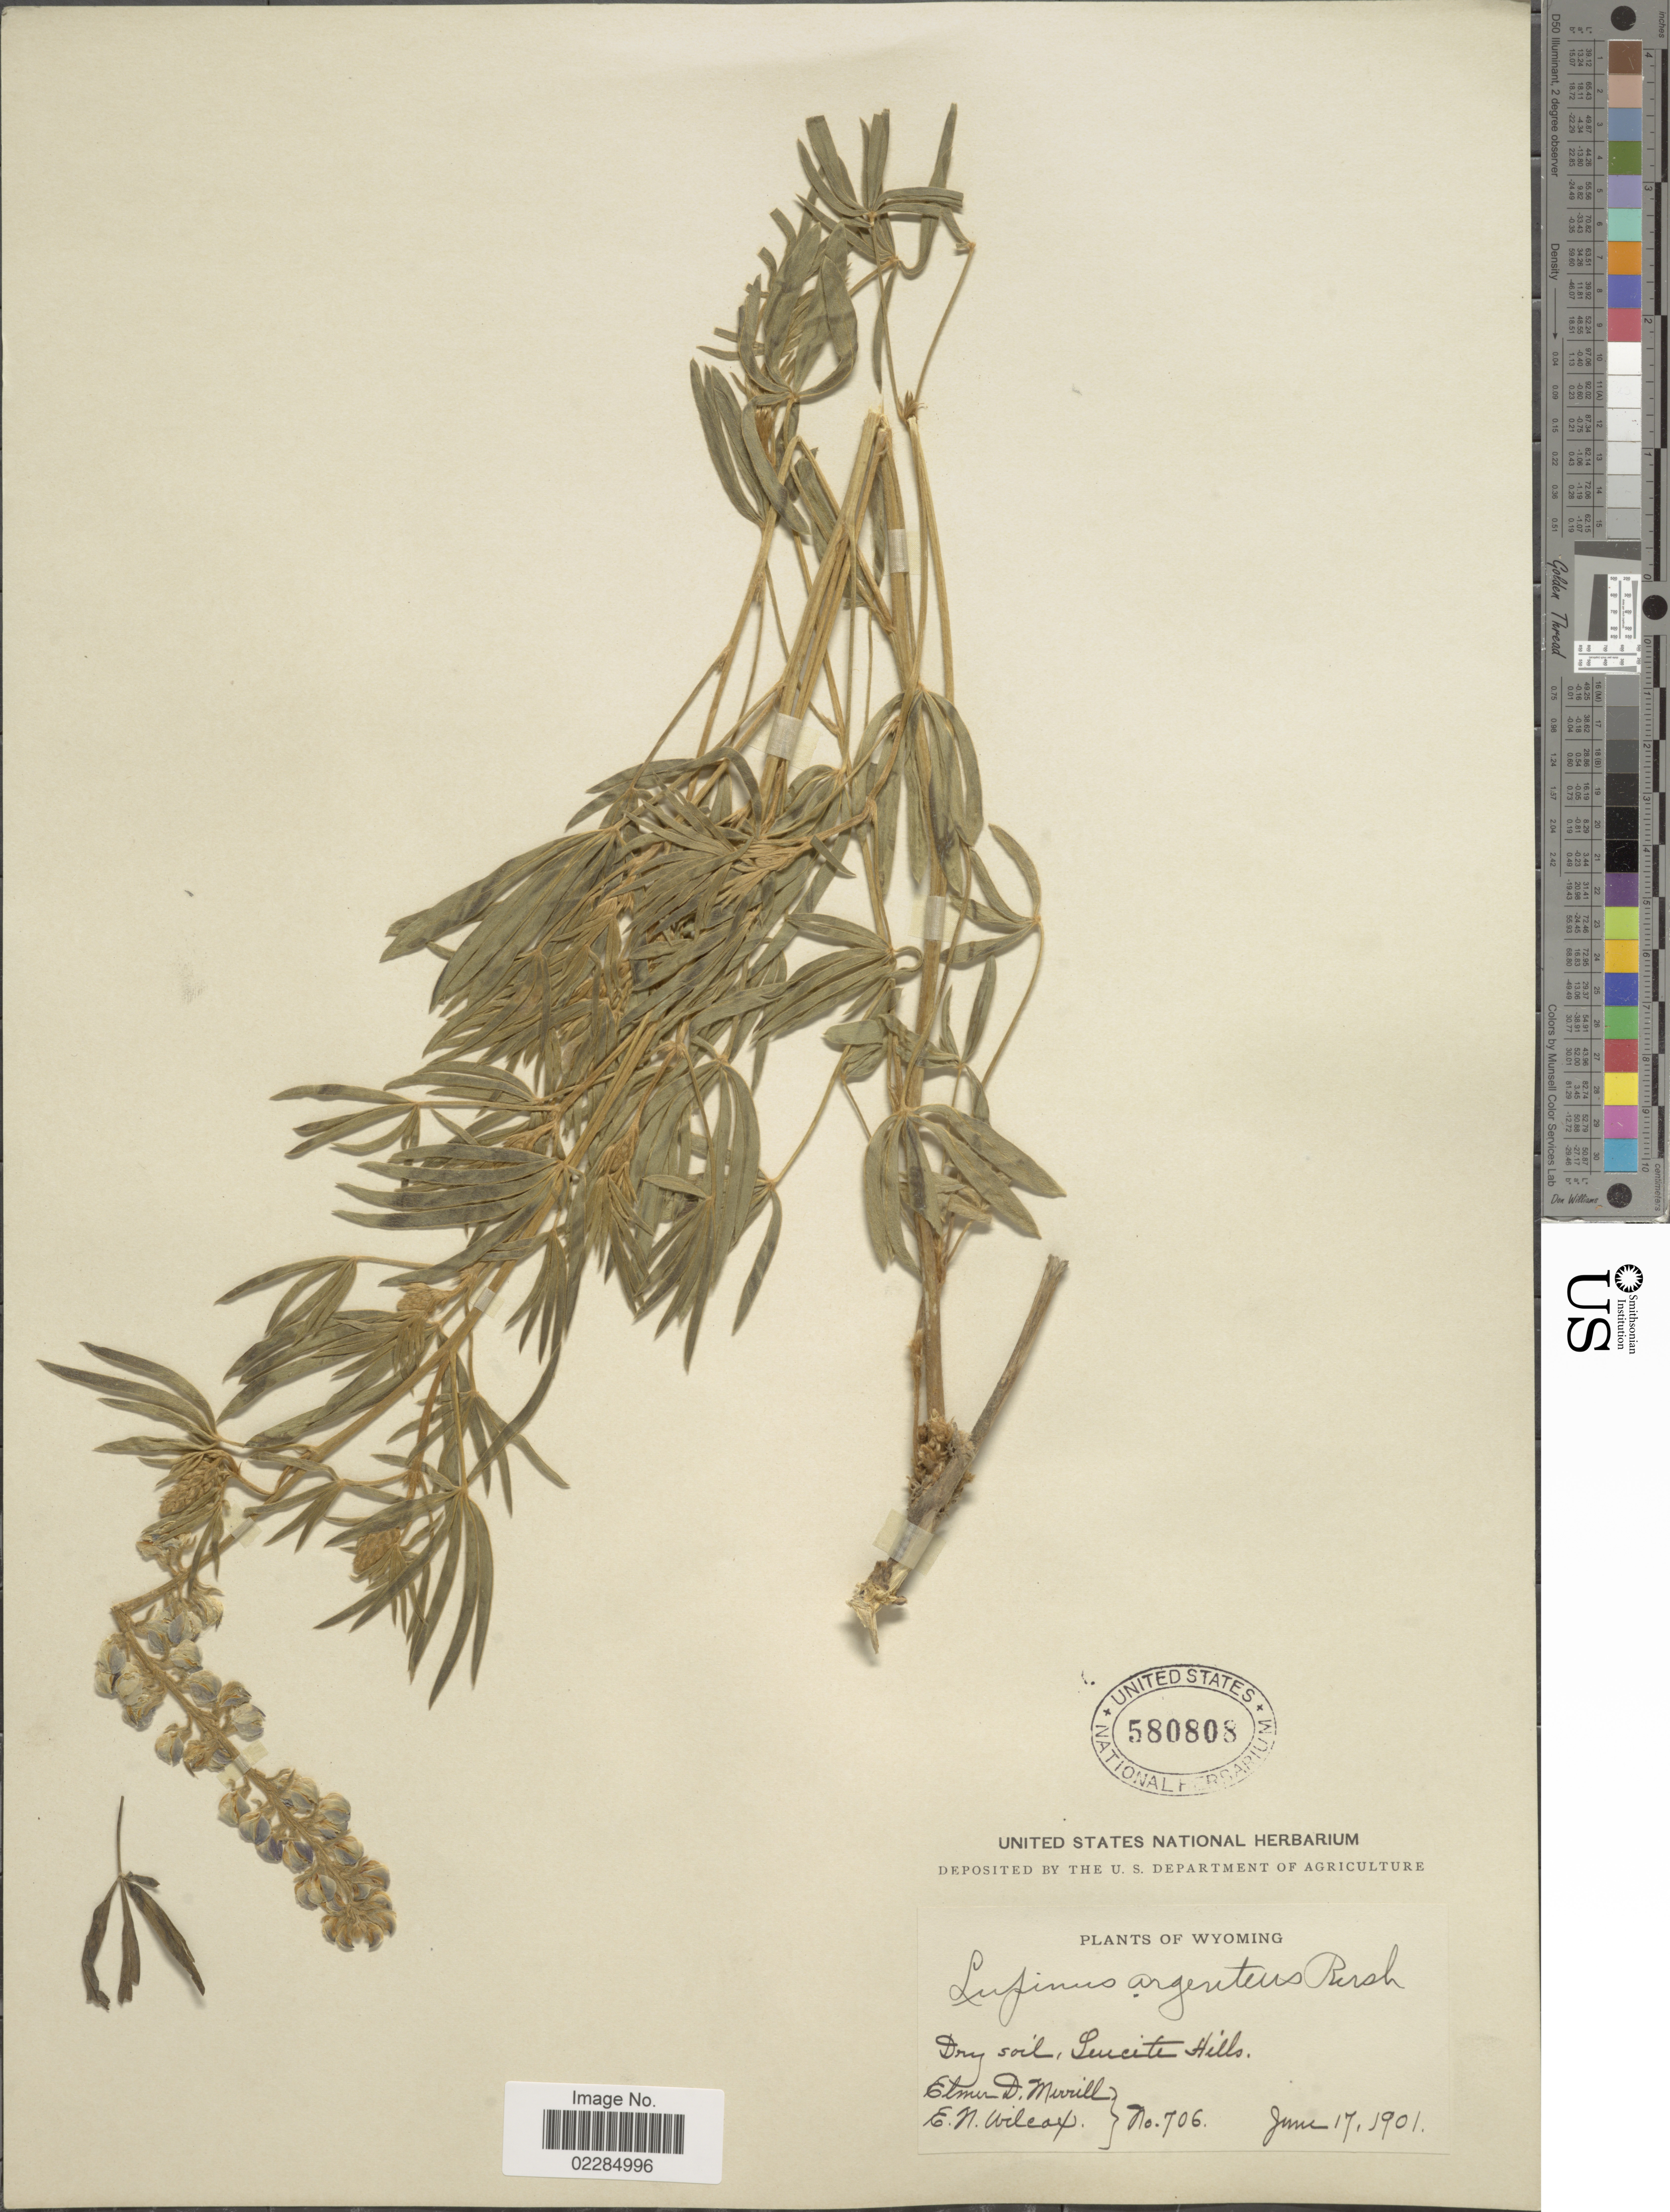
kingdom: Plantae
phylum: Tracheophyta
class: Magnoliopsida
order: Fabales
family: Fabaceae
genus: Lupinus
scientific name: Lupinus decumbens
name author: Torr.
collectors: E. Merrill & E. Wilcox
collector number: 706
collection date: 1901-06-17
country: United States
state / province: Wyoming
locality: Dry soil, Leucite Hills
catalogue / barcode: US 580808